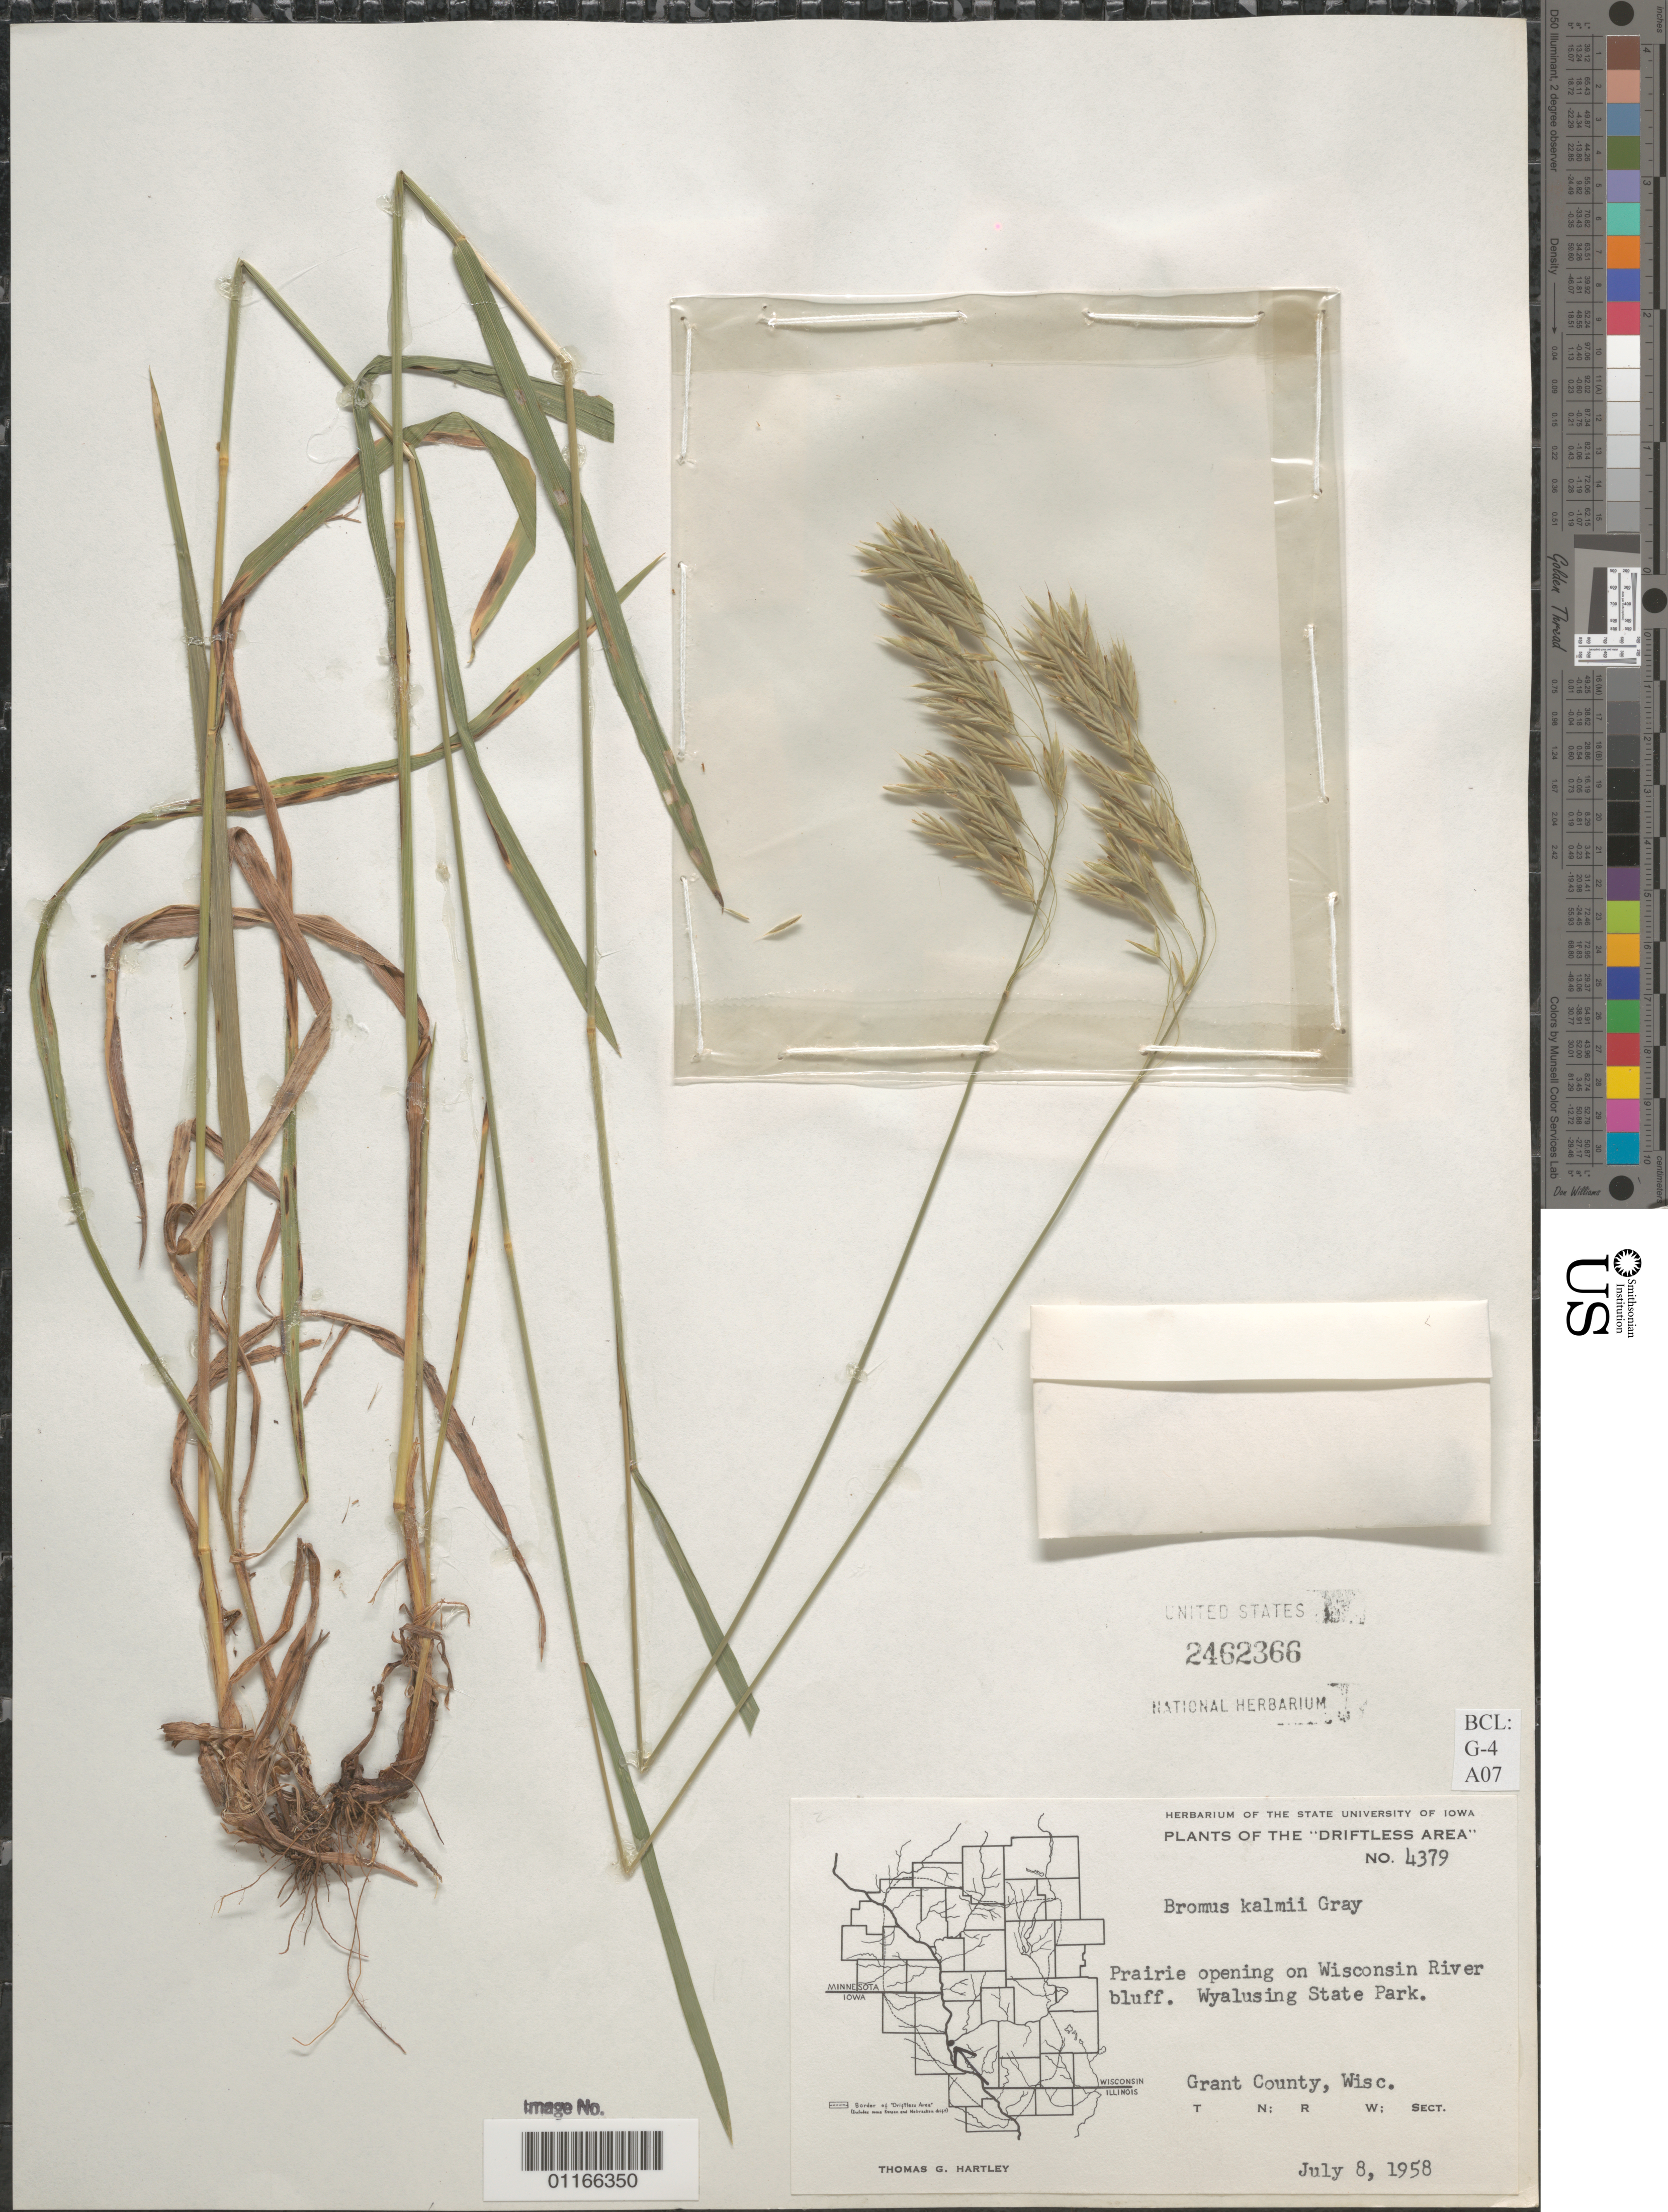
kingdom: Plantae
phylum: Tracheophyta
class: Liliopsida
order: Poales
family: Poaceae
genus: Bromus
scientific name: Bromus kalmii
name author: A. Gray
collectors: T. G. Hartley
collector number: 4379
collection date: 1958-07-08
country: United States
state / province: Wisconsin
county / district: Grant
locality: On Wisconsin River bluff. Wyalusing State Park.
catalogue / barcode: US 2462366